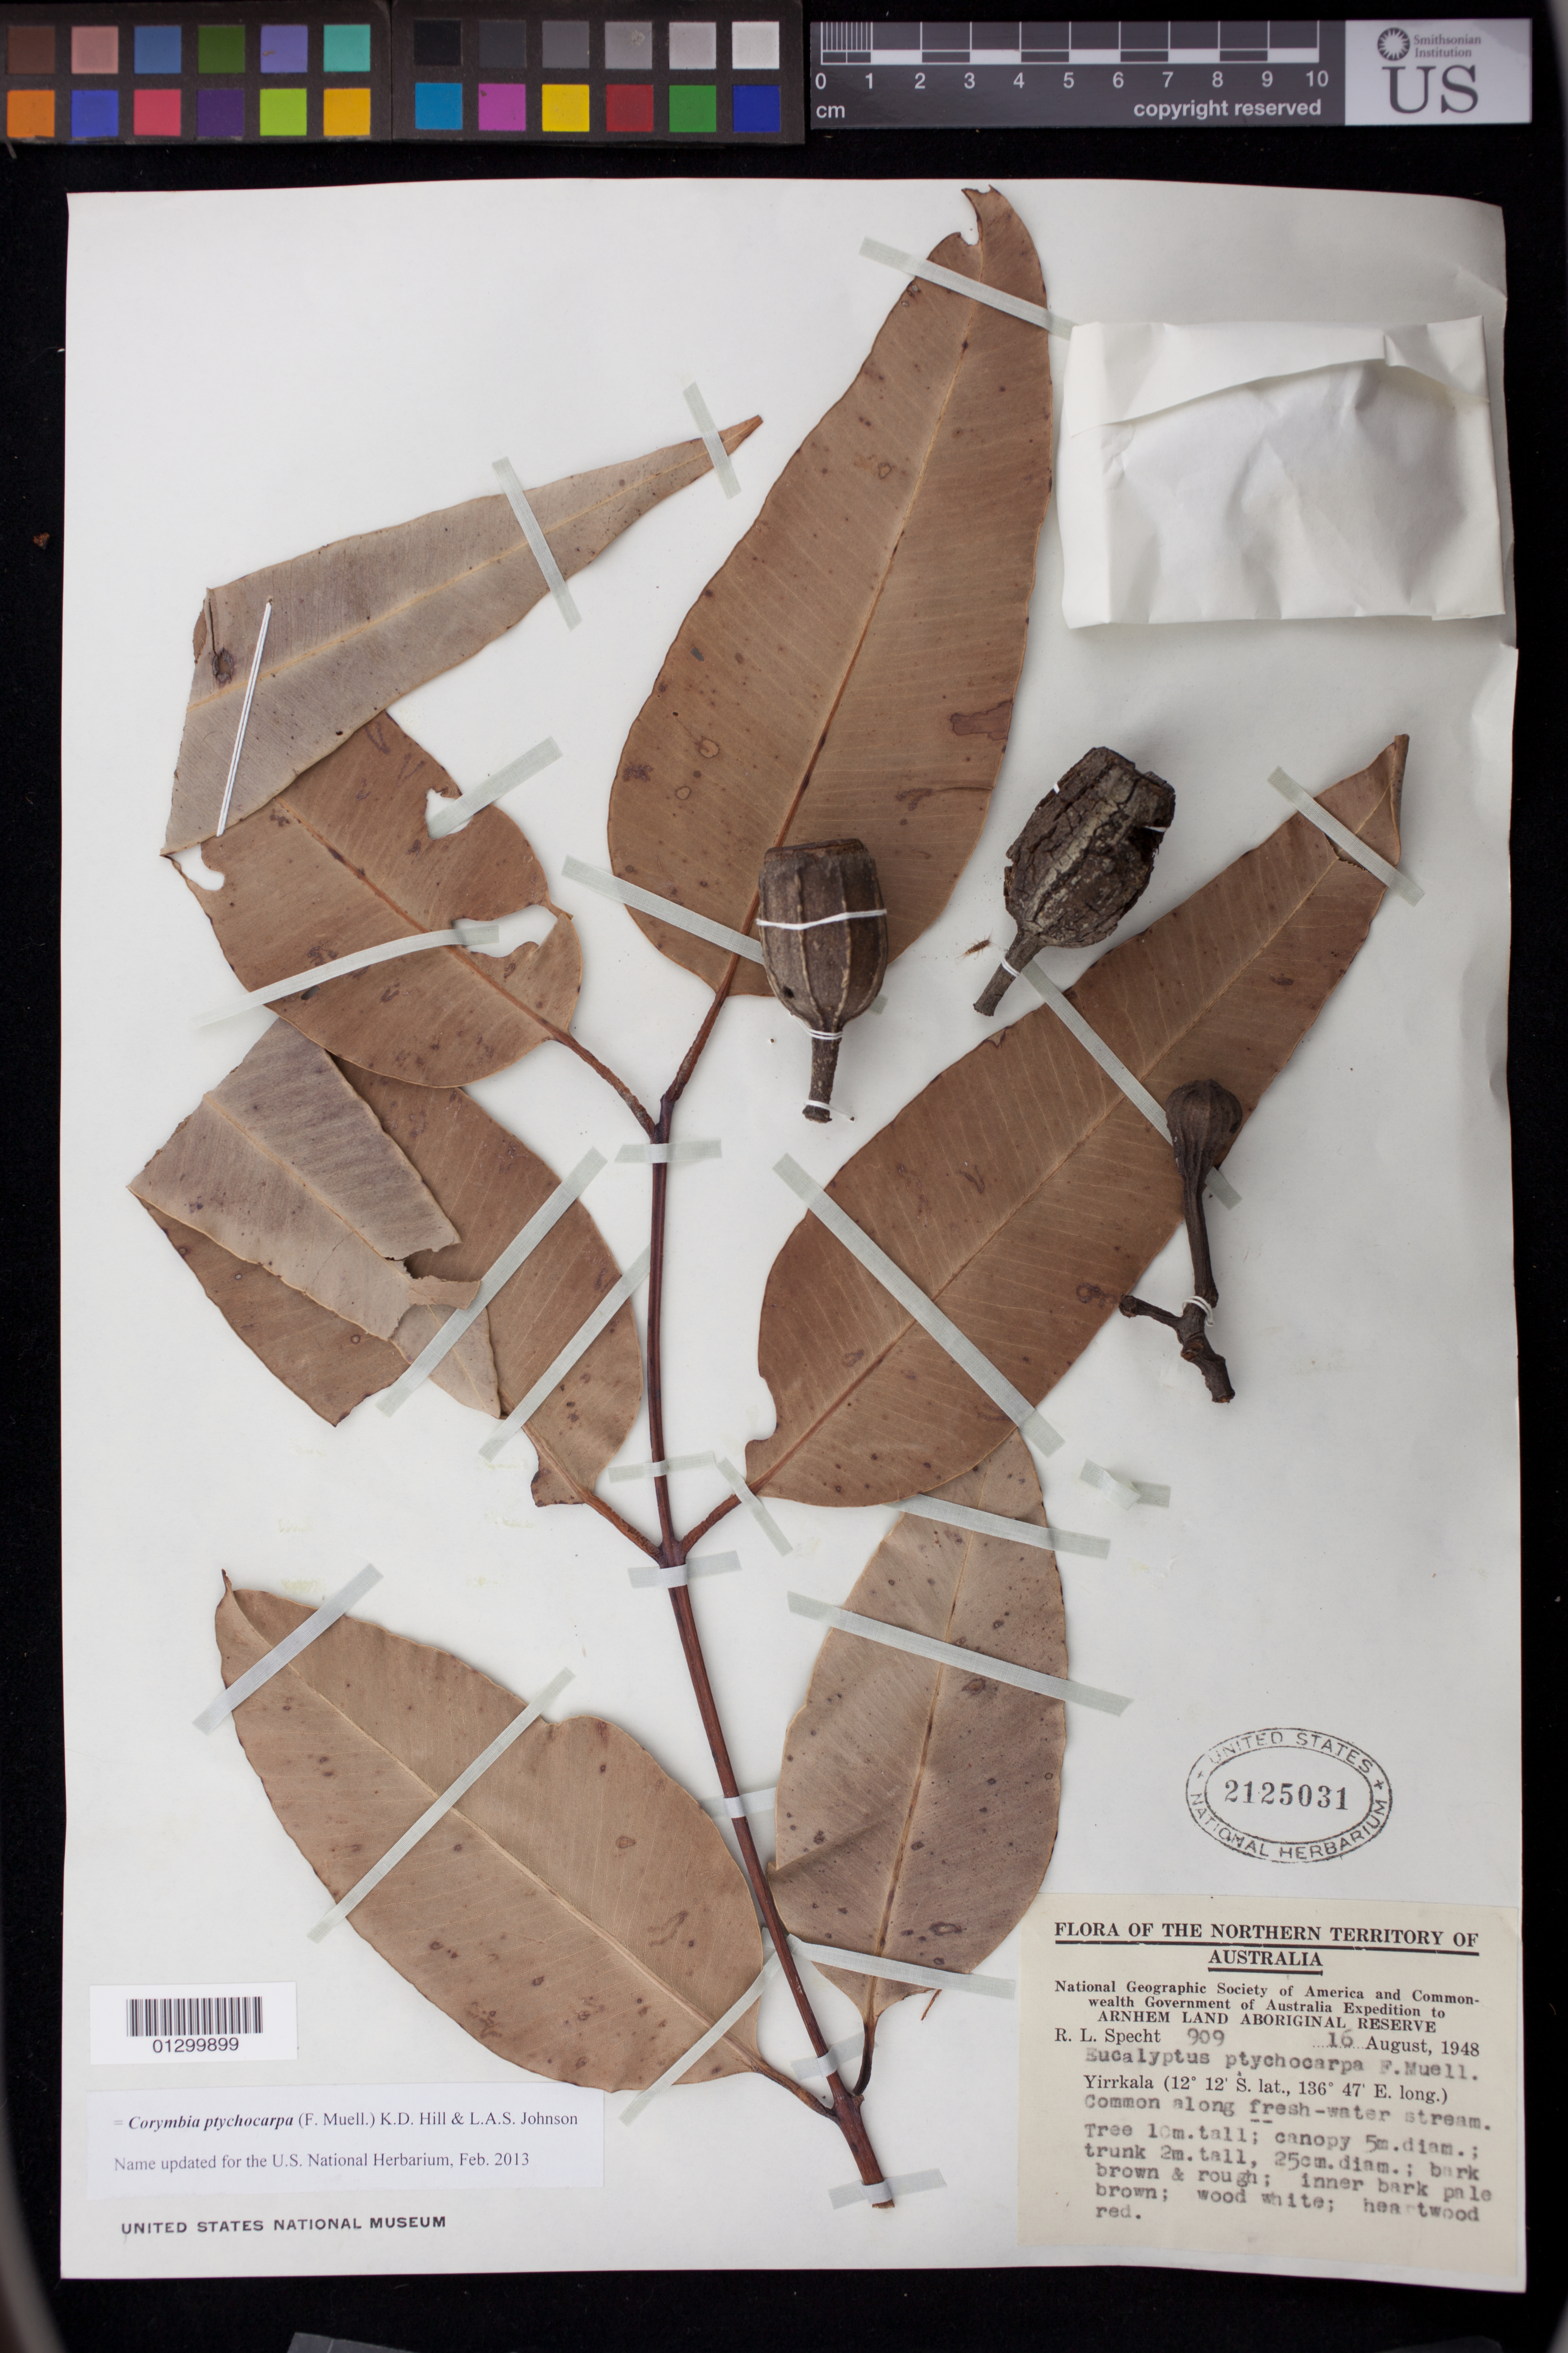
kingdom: Plantae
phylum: Tracheophyta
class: Magnoliopsida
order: Myrtales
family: Myrtaceae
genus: Corymbia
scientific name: Corymbia ptychocarpa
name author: (F. Muell.) K.D. Hill & L.A.S. Johnson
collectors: R. L. Specht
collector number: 909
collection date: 1948-08-16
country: Australia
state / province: Northern Territory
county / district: East Arnhem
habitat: Common along fresh-water stream.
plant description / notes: Tree 10 m. tall; canopy 5 m. diam.; trunk 2 m. tall, 25 cm. diam.; bark brown and rough; inner bark pale brown; wood white; heartwood red.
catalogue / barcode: US 2125031